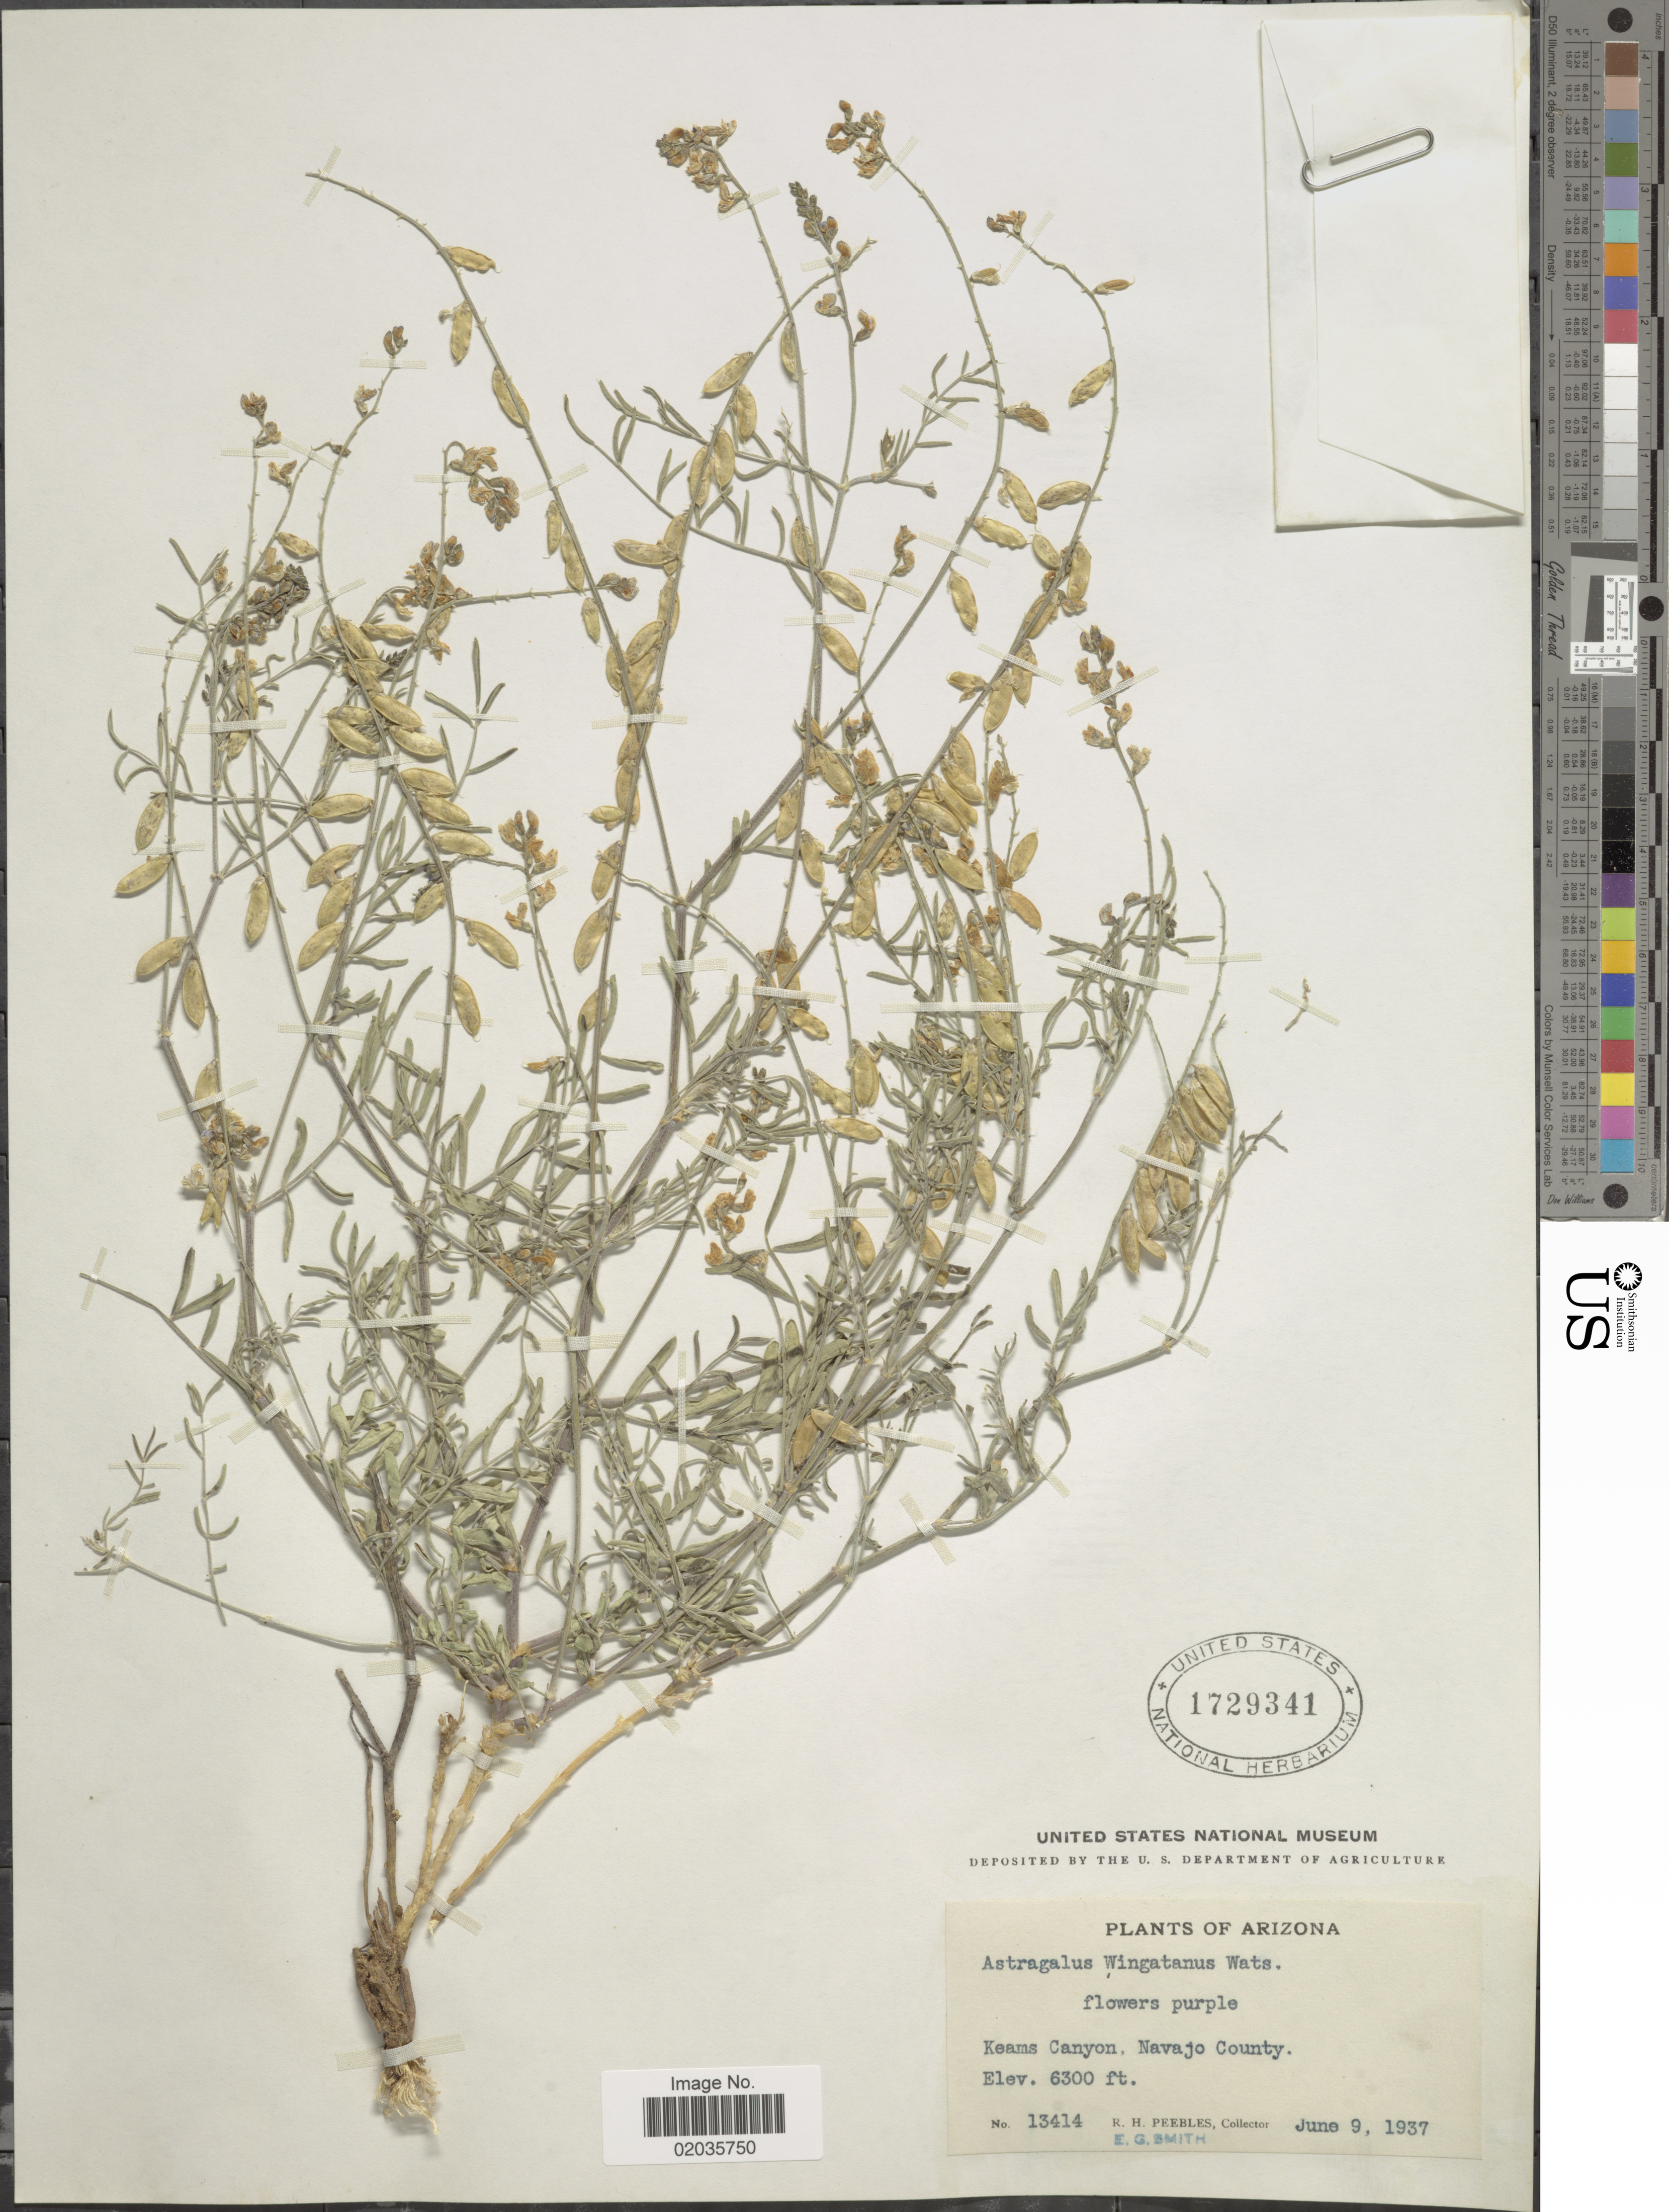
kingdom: Plantae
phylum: Tracheophyta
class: Magnoliopsida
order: Fabales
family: Fabaceae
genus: Astragalus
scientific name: Astragalus wingatanus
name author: S. Watson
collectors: R. H. Peebles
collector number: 13414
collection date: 1937-06-09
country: United States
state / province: Arizona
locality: Keams Canyon, Navajo County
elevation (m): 1920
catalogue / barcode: US 1729341